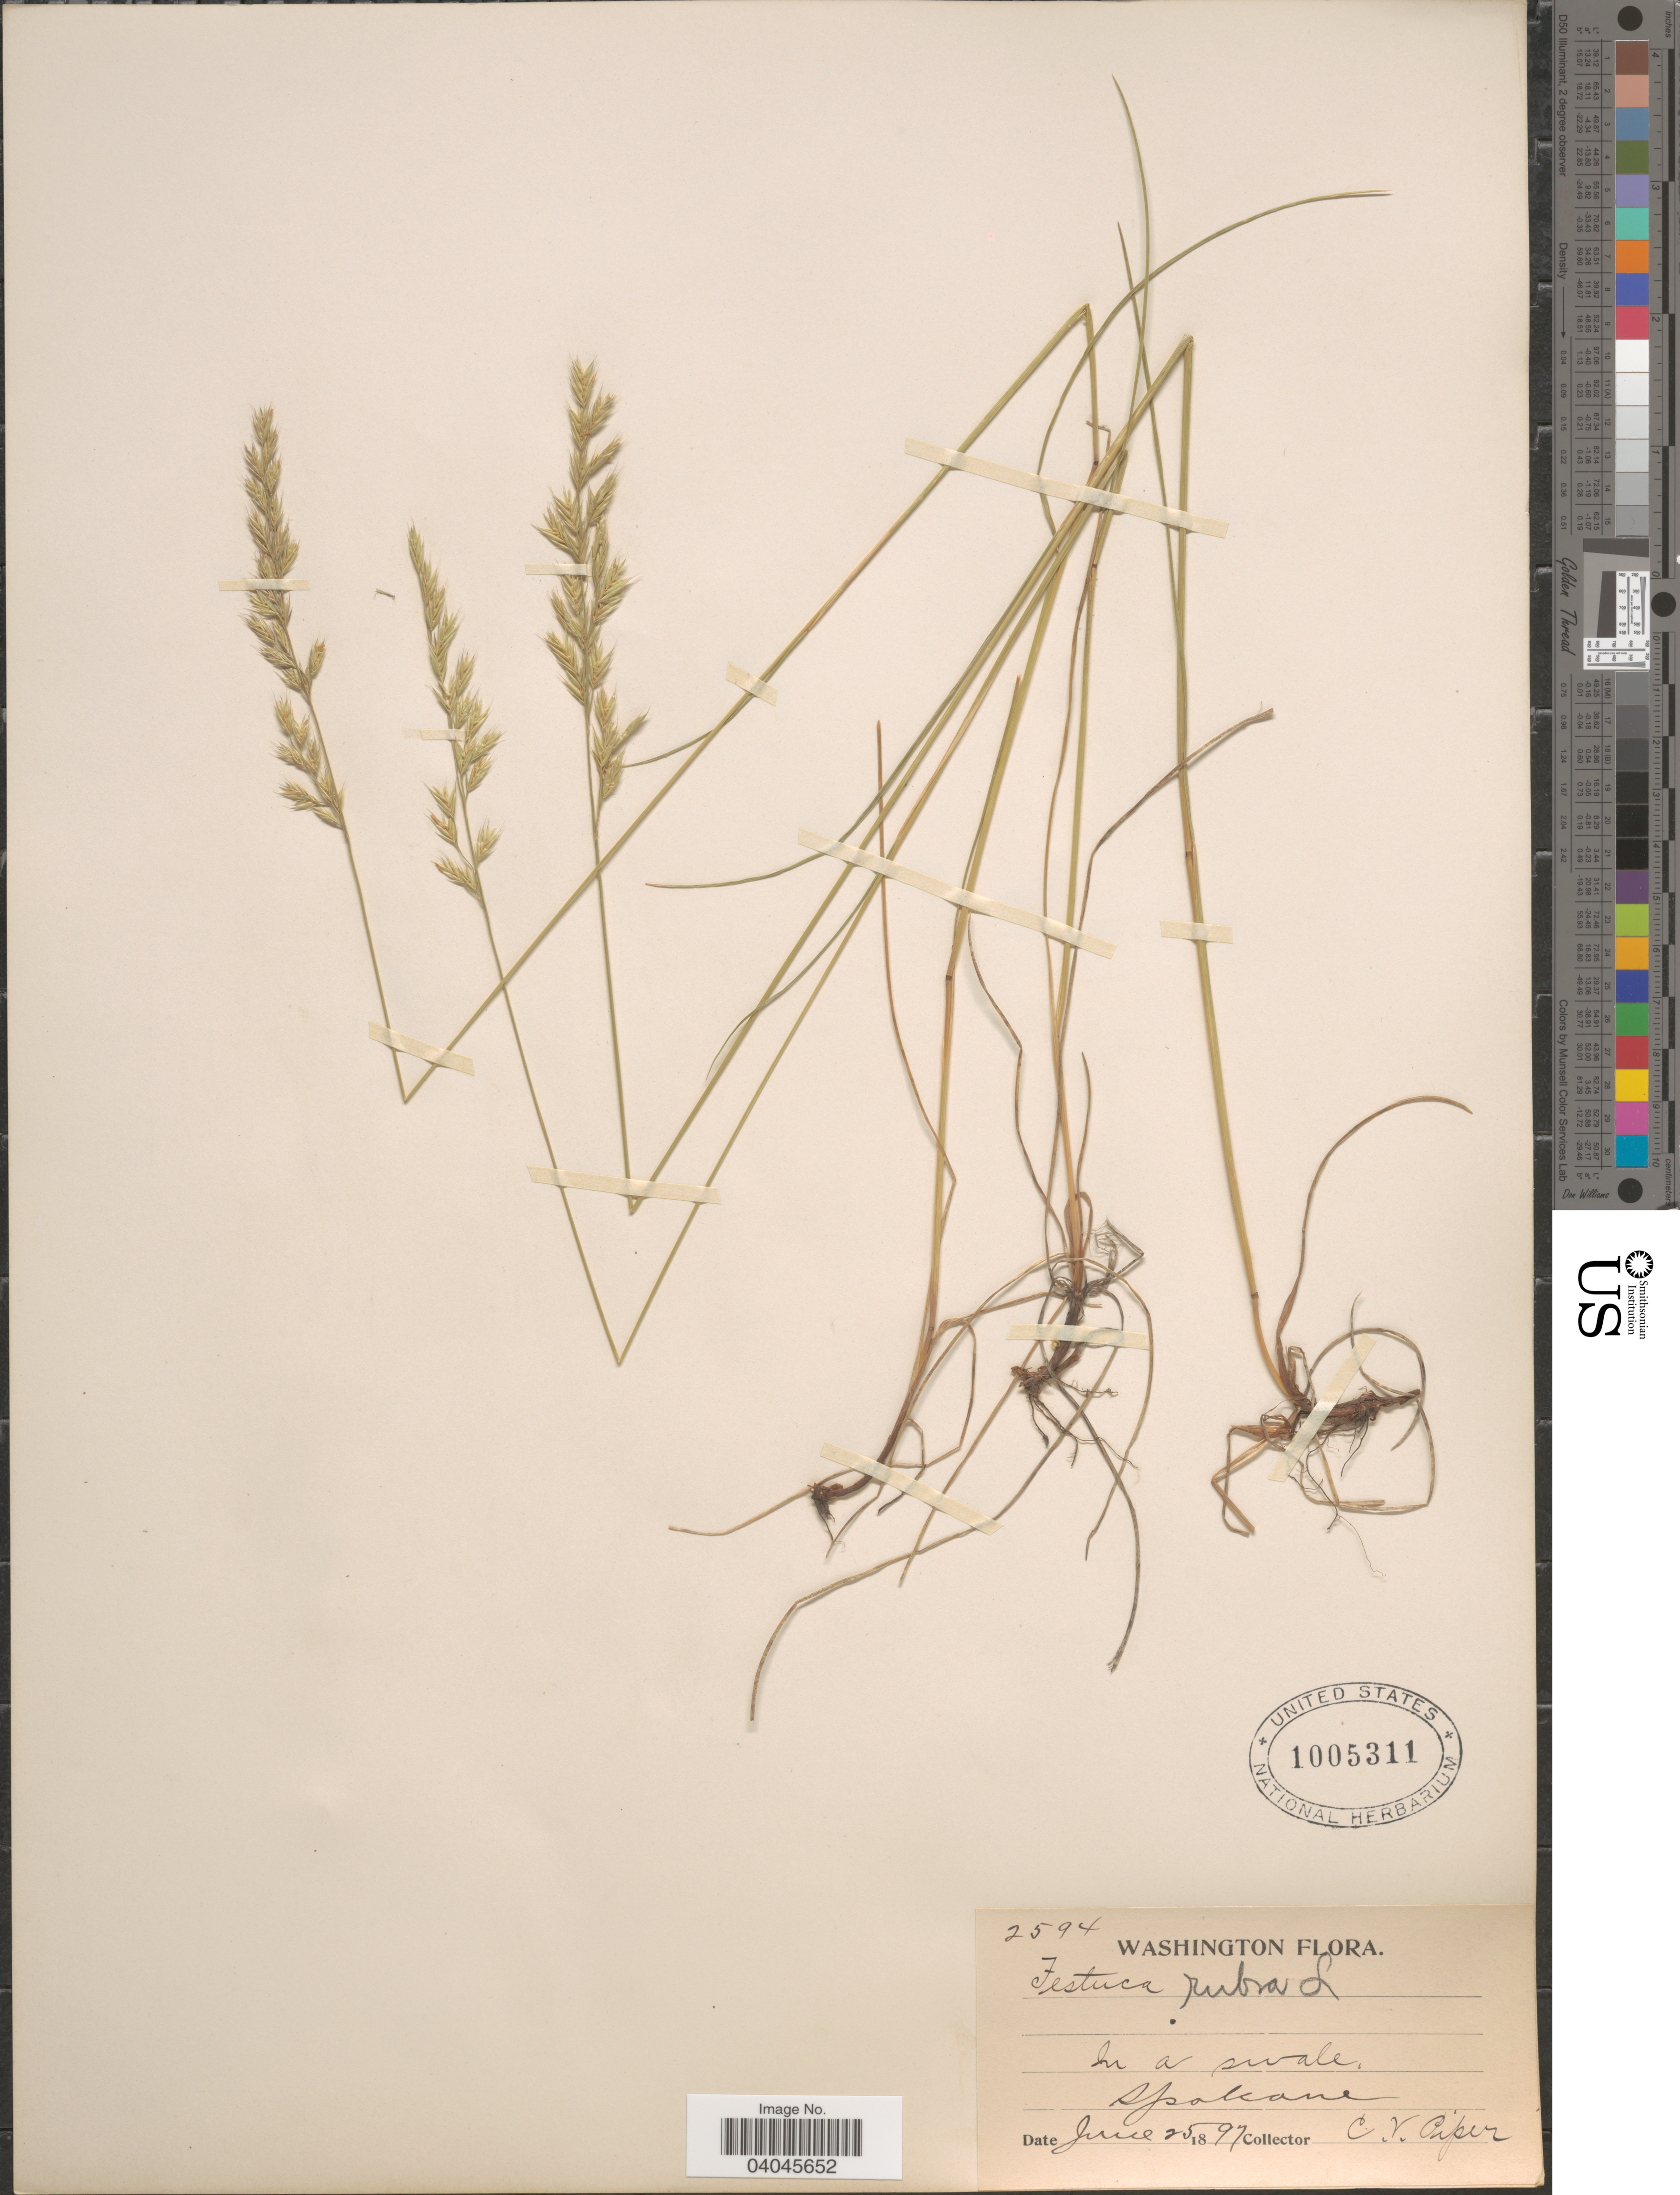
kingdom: Plantae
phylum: Tracheophyta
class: Liliopsida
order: Poales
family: Poaceae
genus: Festuca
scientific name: Festuca rubra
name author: L.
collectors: C. V. Piper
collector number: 2594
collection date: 1897-06-25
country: United States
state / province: Washington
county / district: Spokane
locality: Spokane.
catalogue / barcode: US 1005311